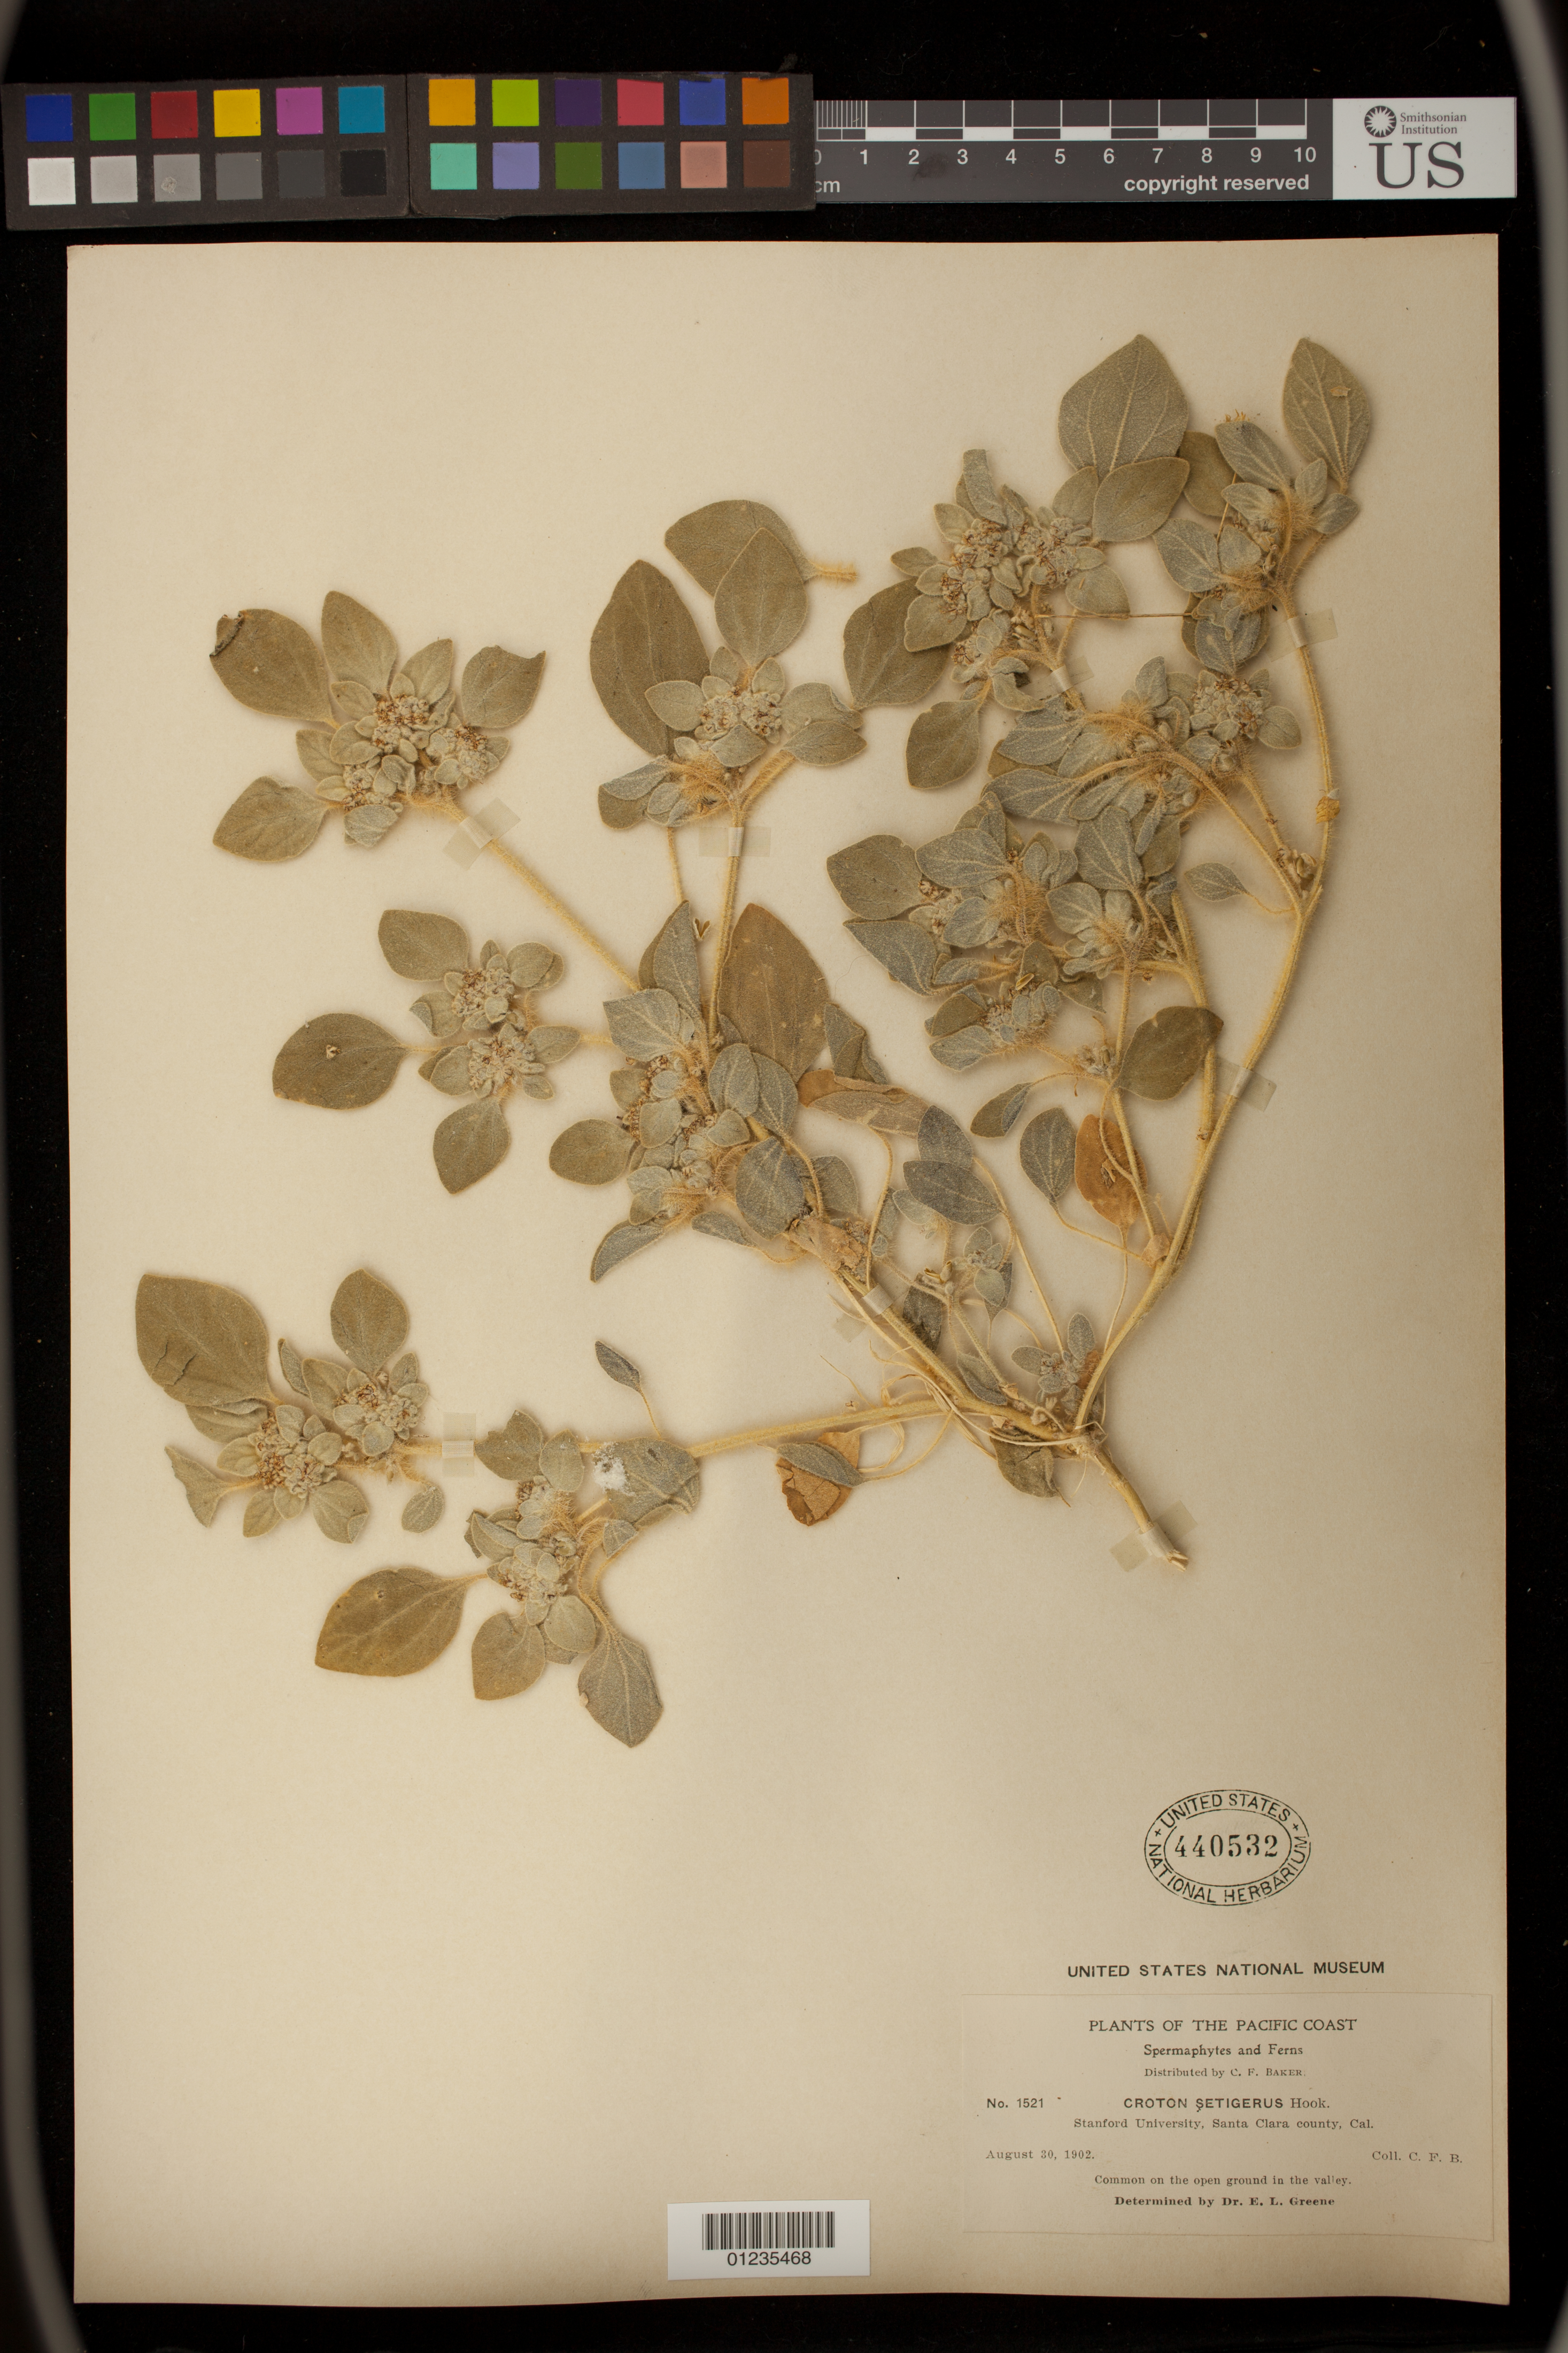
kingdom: Plantae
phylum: Tracheophyta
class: Magnoliopsida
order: Malpighiales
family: Euphorbiaceae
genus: Eremocarpus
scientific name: Eremocarpus setigerus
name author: (Hook.) Benth.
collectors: C. F. Baker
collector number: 1521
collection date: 1902-08-30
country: United States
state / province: California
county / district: Santa Clara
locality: Stanford University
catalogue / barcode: US 440532